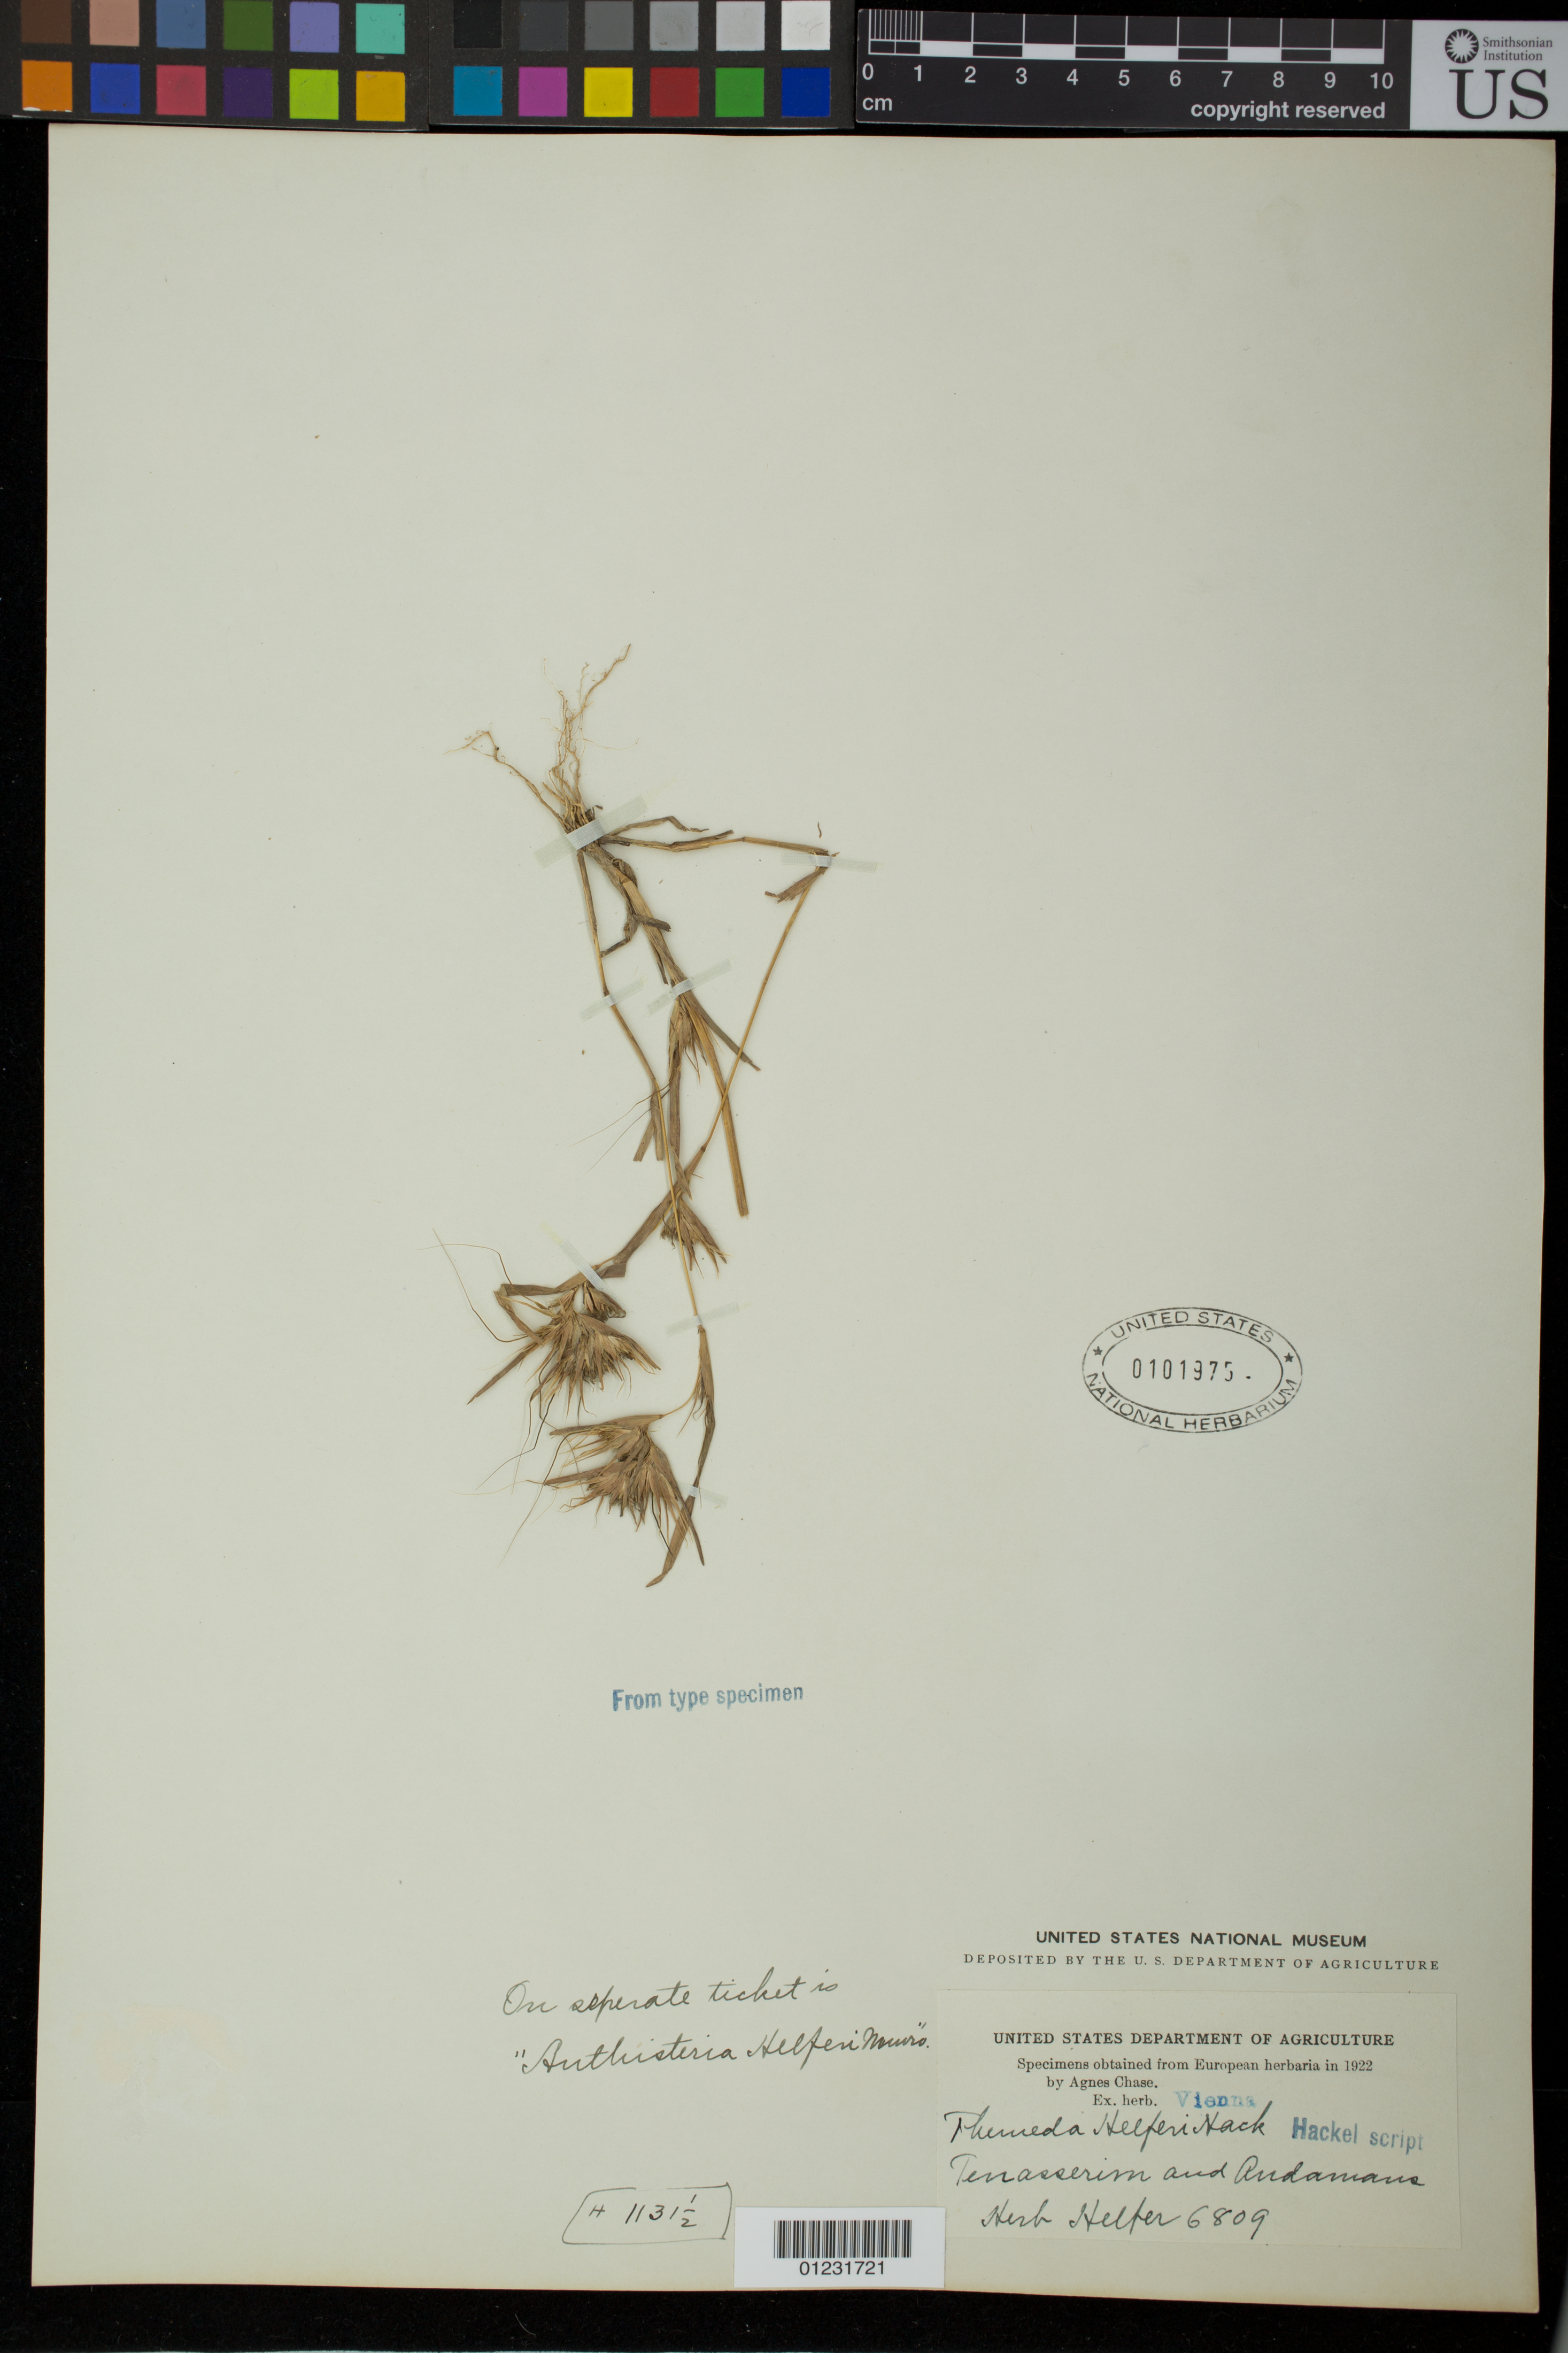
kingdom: Plantae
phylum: Tracheophyta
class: Liliopsida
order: Poales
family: Poaceae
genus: Themeda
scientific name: Themeda helferi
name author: Hack. in A. DC.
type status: Isotype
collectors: J. Helfer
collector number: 6809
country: India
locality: Tenasserim & Andamans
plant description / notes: Fragmentary material of type specimen ex herb. Vienna.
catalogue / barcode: US 101975